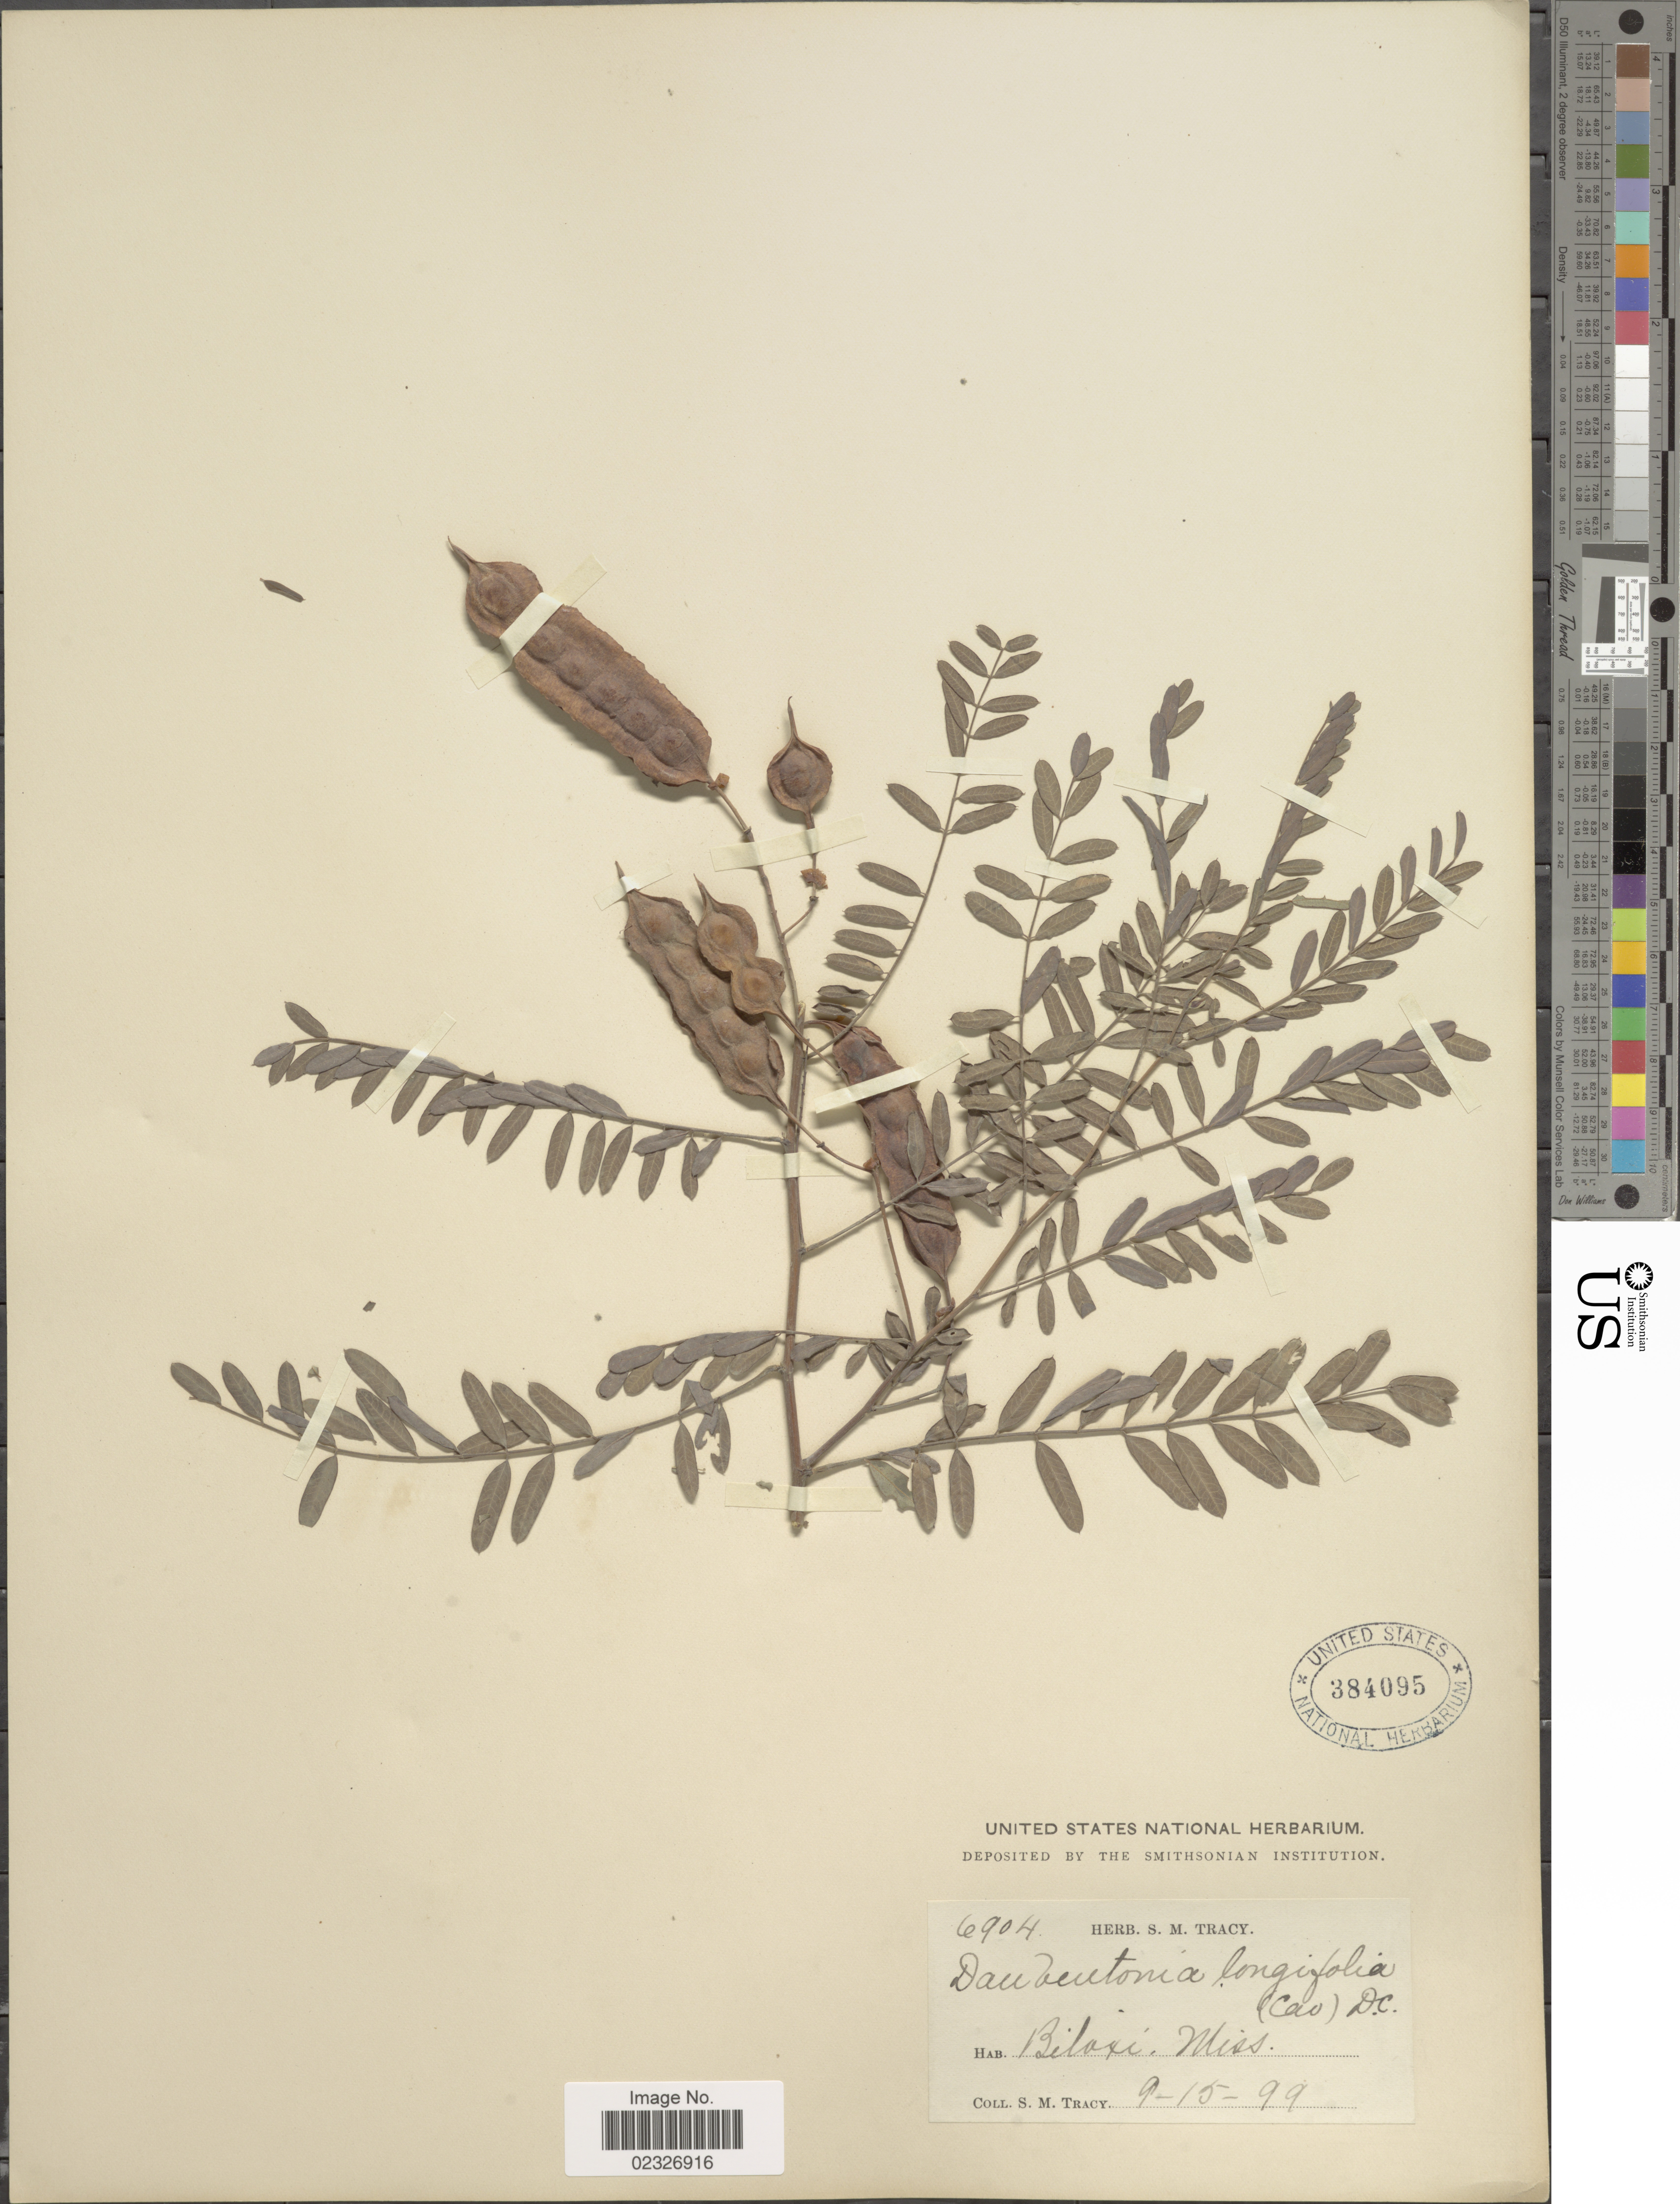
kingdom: Plantae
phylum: Tracheophyta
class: Magnoliopsida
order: Fabales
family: Fabaceae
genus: Sesbania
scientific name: Sesbania drummondii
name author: (Rydb.) Cory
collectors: -. Wieder, -- Bennett, Dunn, -- & Torke, --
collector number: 244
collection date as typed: Transcribed d/m/y: 4/8/77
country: Mexico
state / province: Chihuahua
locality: Along road between Babicora and Yepomera in Yellow Pine forest, near the divide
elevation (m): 2438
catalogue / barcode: US 2935102